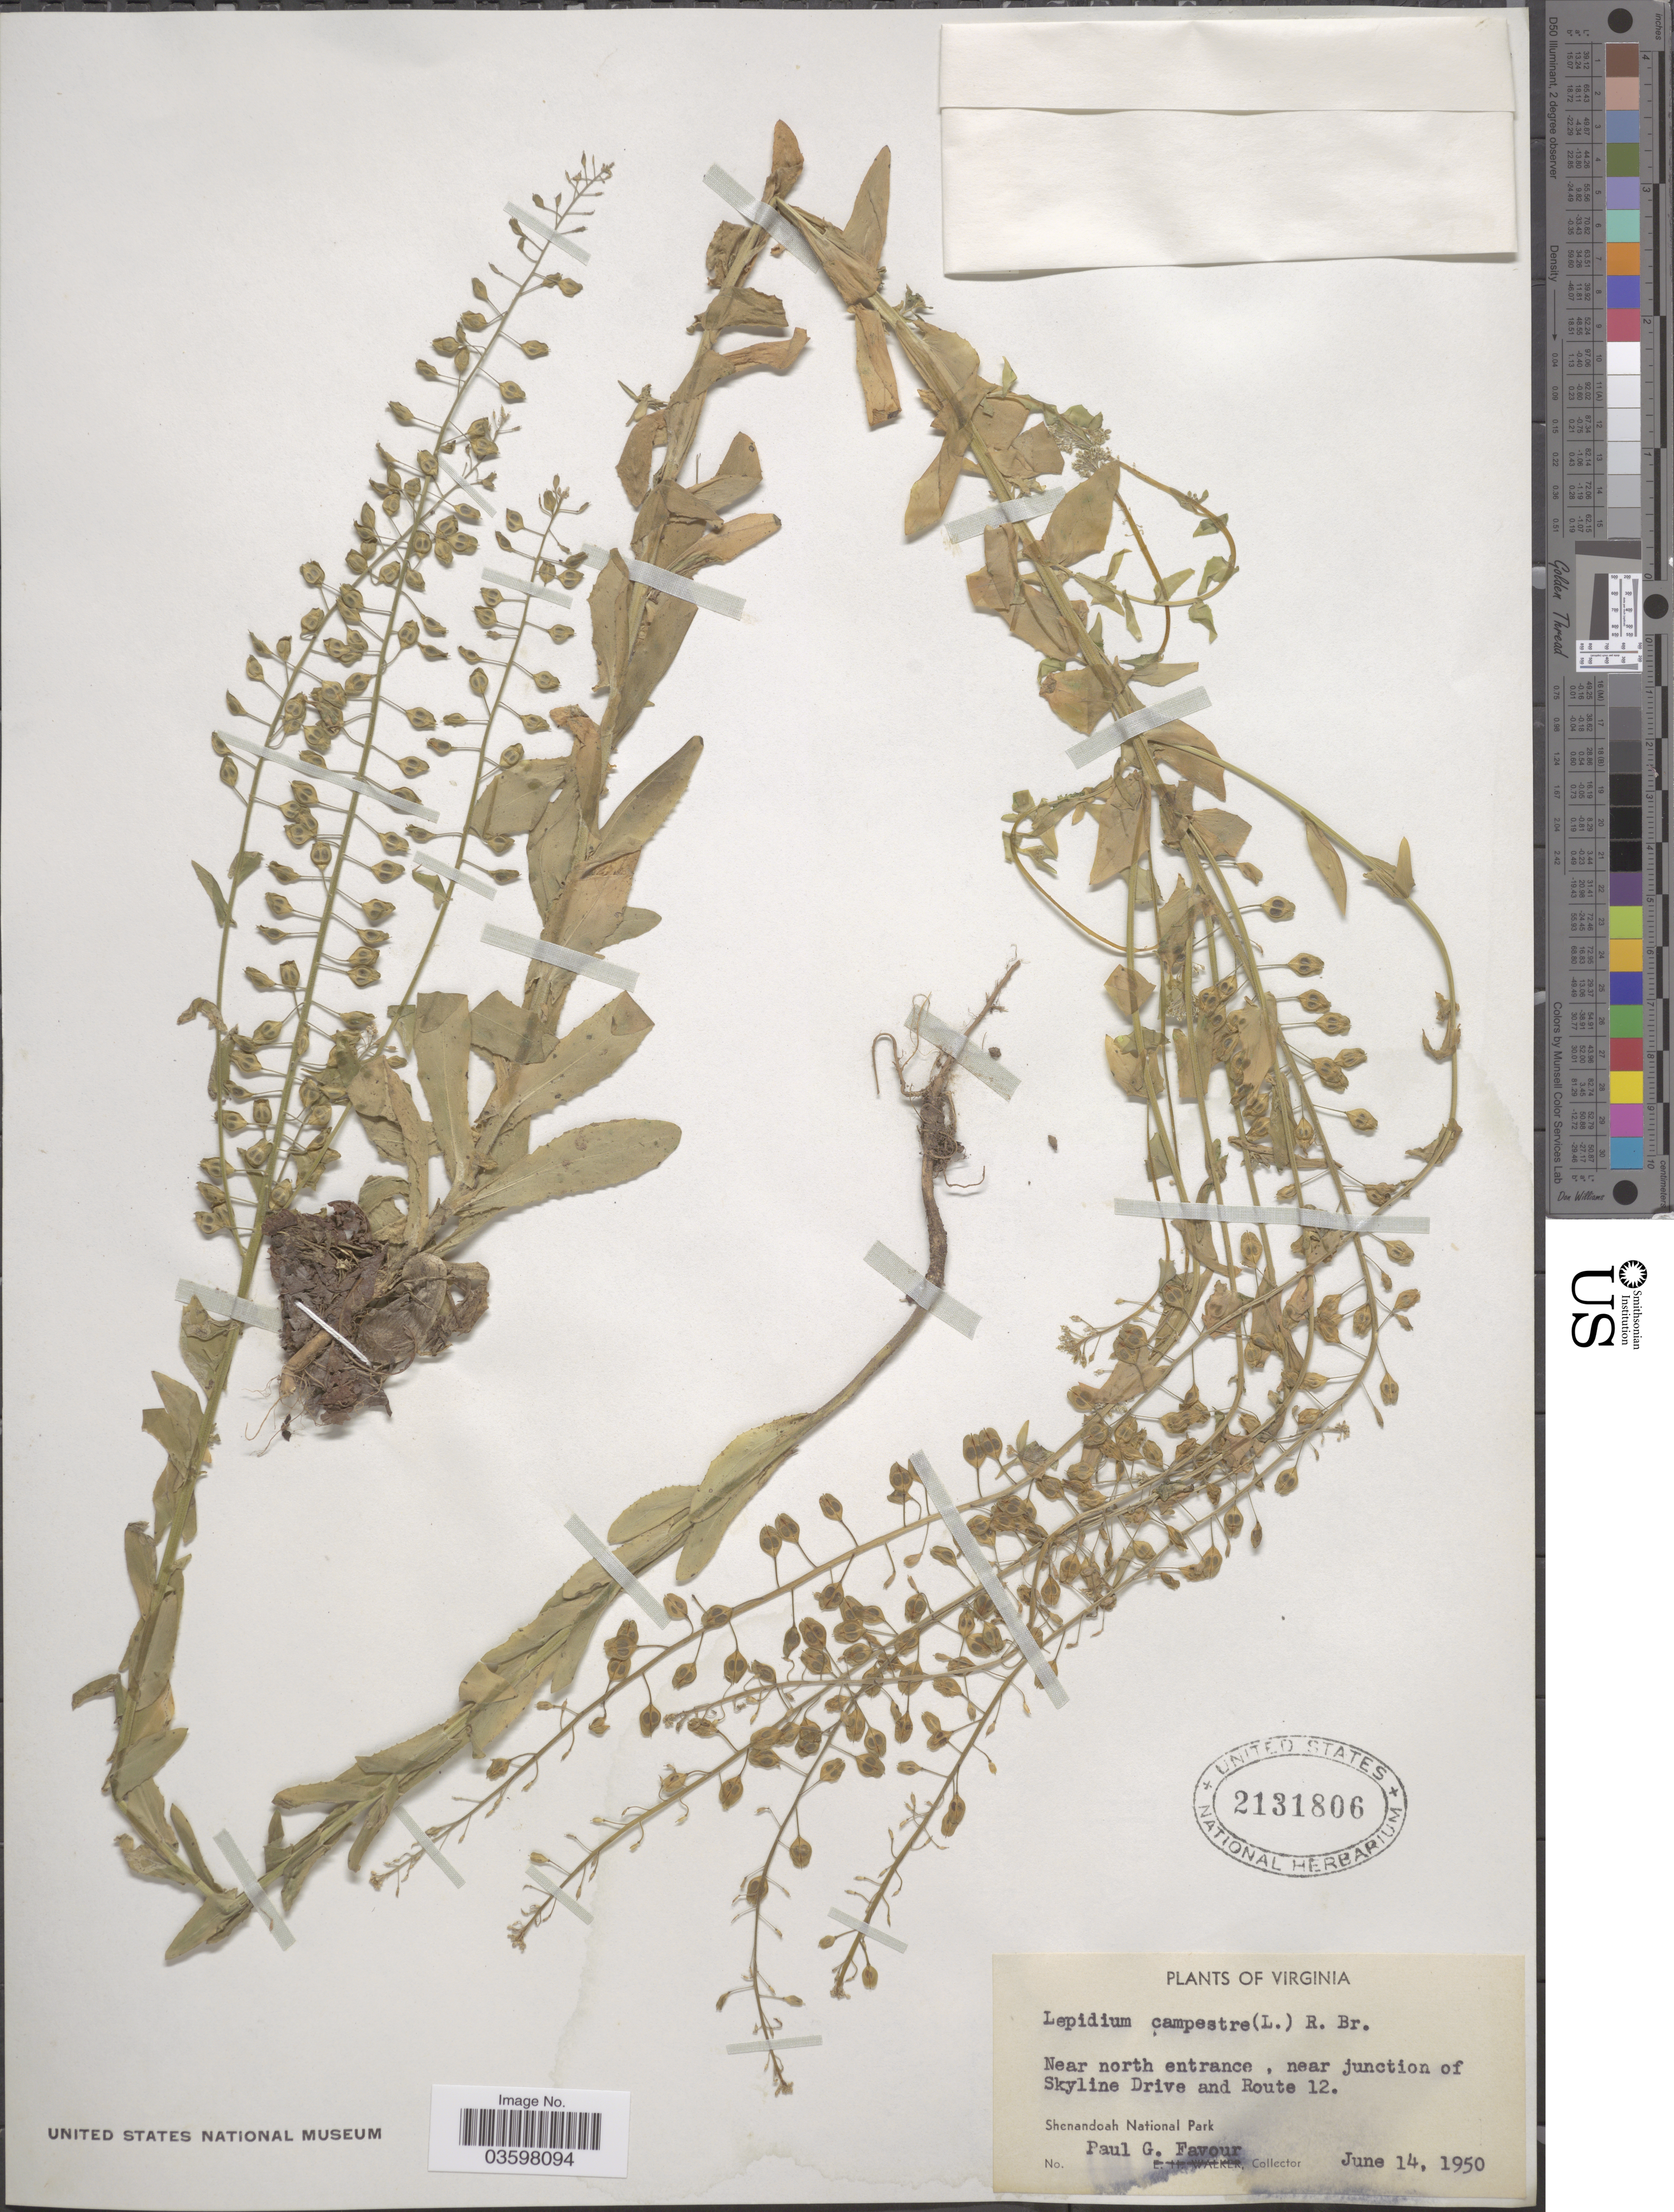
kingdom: Plantae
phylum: Tracheophyta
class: Magnoliopsida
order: Brassicales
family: Brassicaceae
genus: Lepidium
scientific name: Lepidium campestre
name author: (L.) W.T. Aiton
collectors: P. Favour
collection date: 1950-06-14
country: United States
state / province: Virginia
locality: Near north entrance, near junction of Skyline Drive and Route 12. Shenandoah National Park.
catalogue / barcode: US 2131806